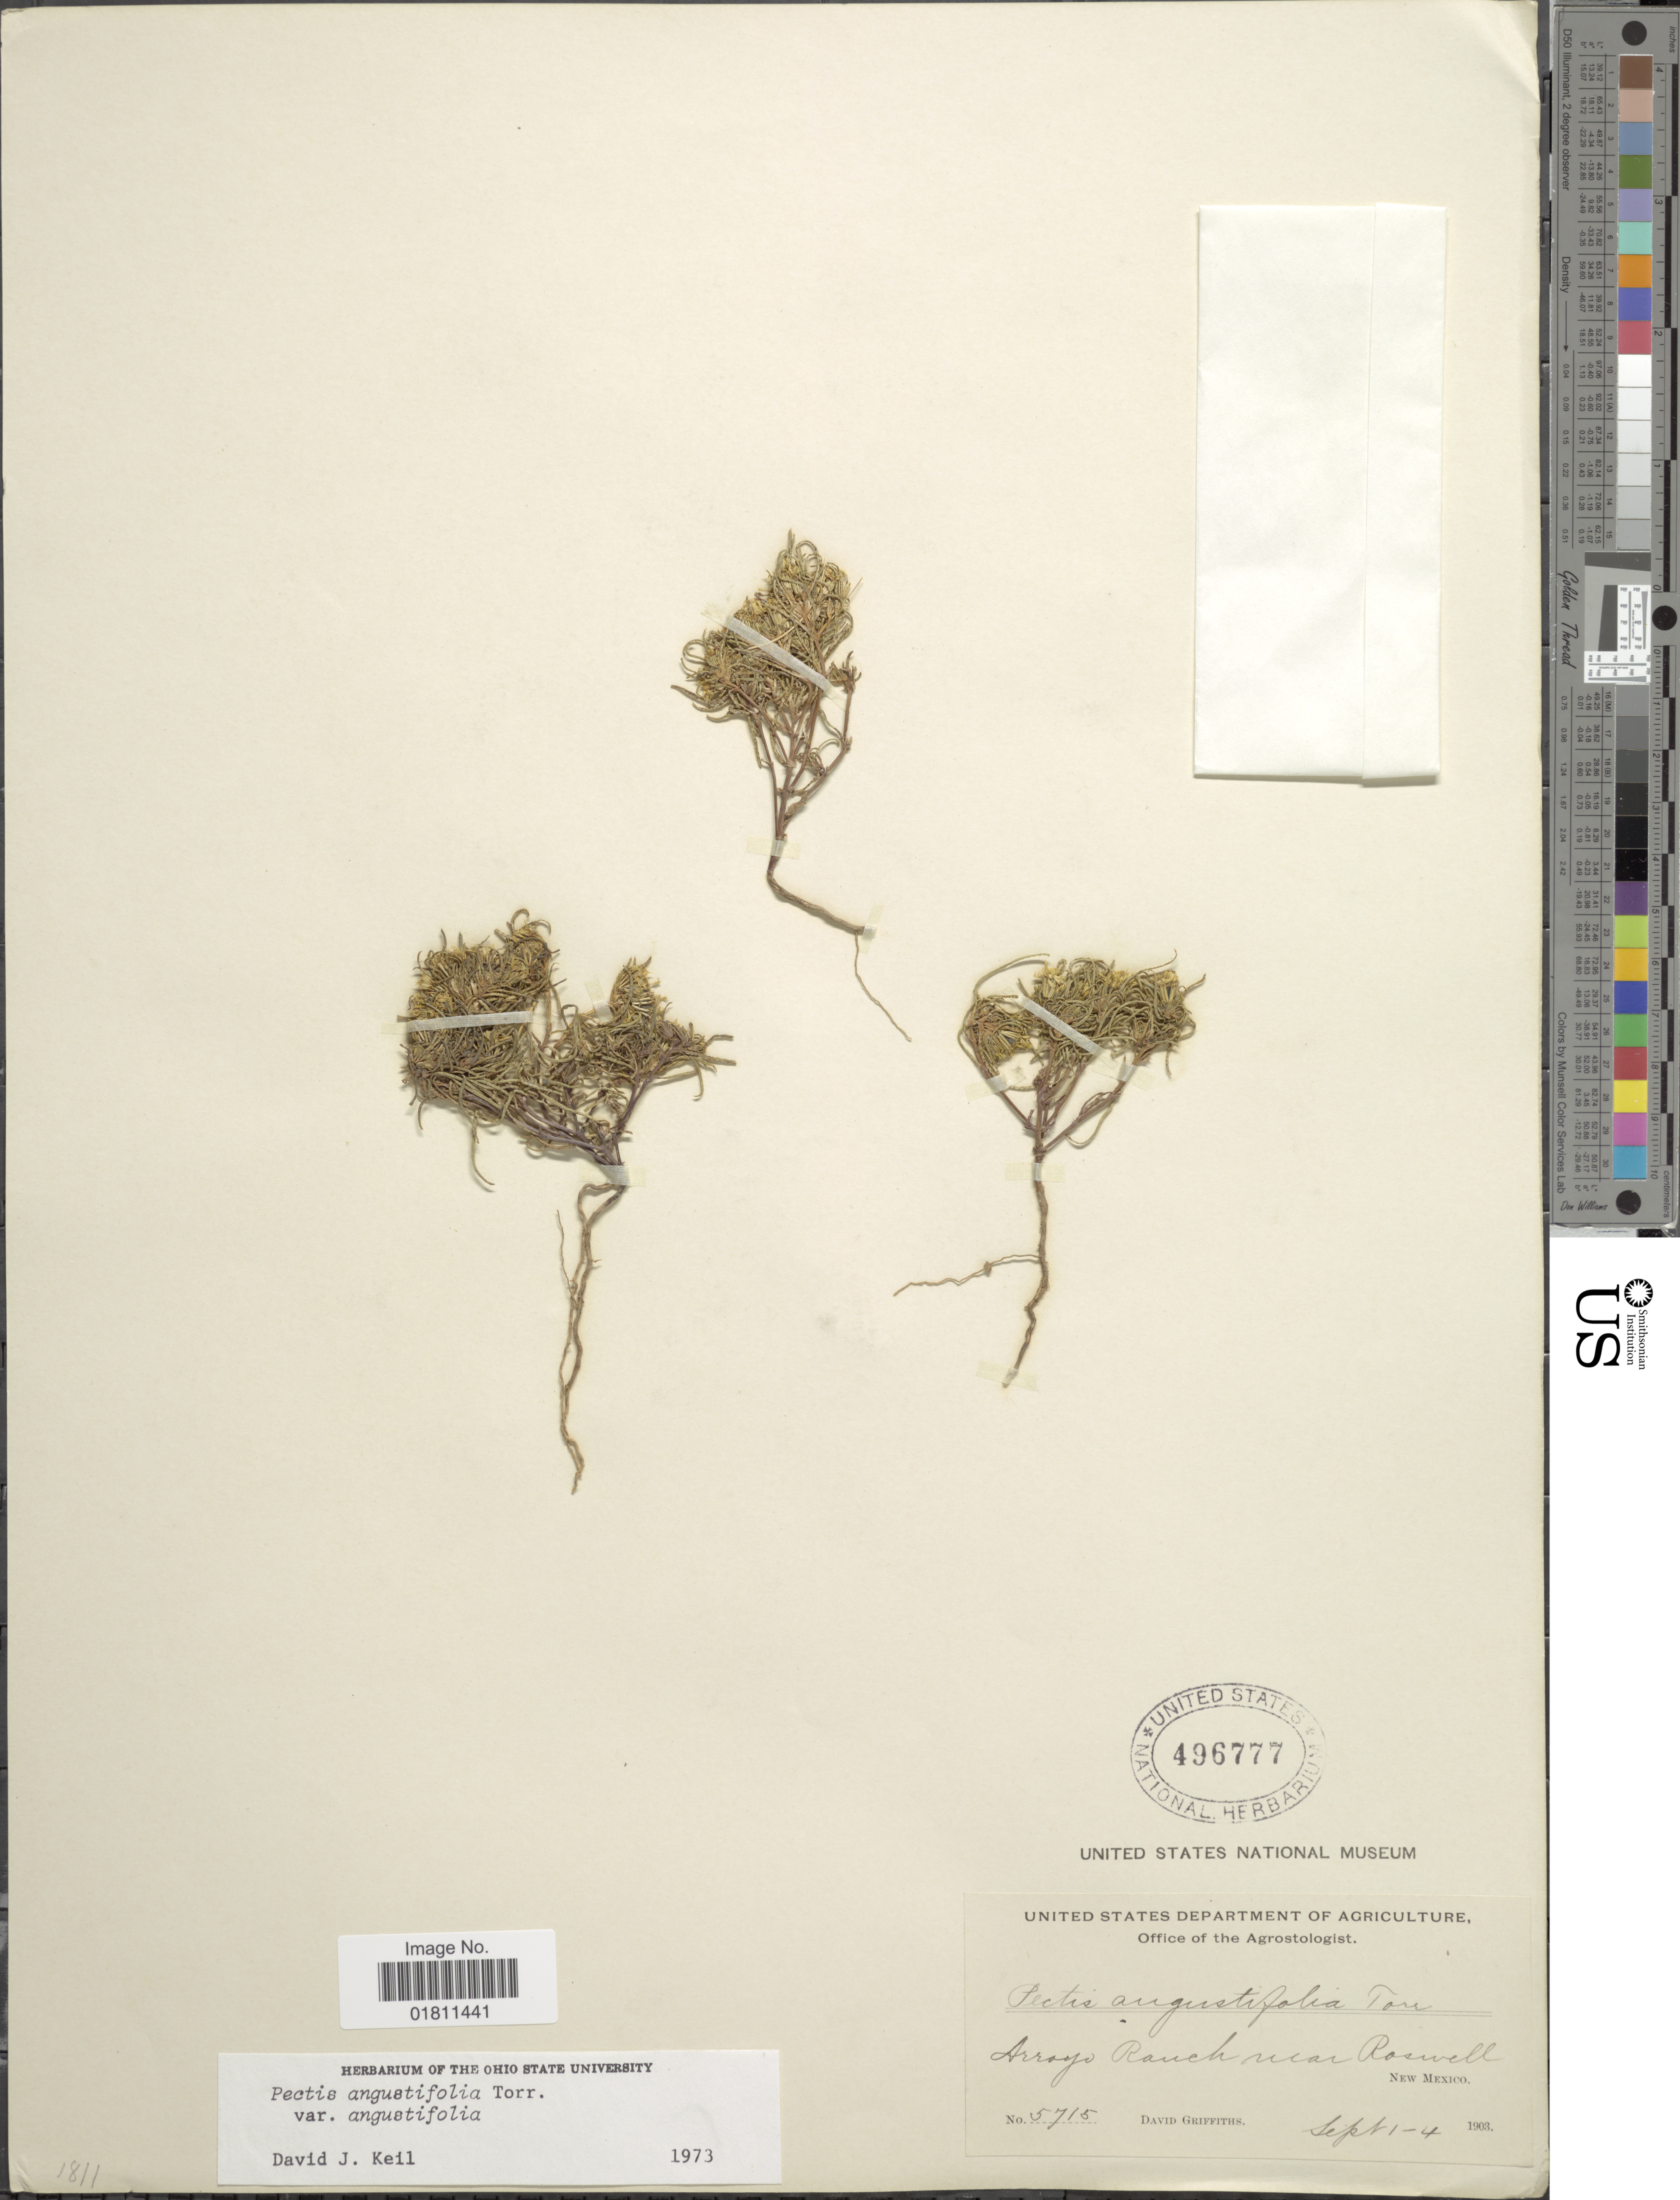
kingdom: Plantae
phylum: Tracheophyta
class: Magnoliopsida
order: Asterales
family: Asteraceae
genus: Pectis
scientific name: Pectis angustifolia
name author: Torr.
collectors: D. Griffith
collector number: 5715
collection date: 1903-09-01/1903-09-04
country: United States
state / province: New Mexico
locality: Arroyo Ranch near Roswell. New Mexico.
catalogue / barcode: US 496777